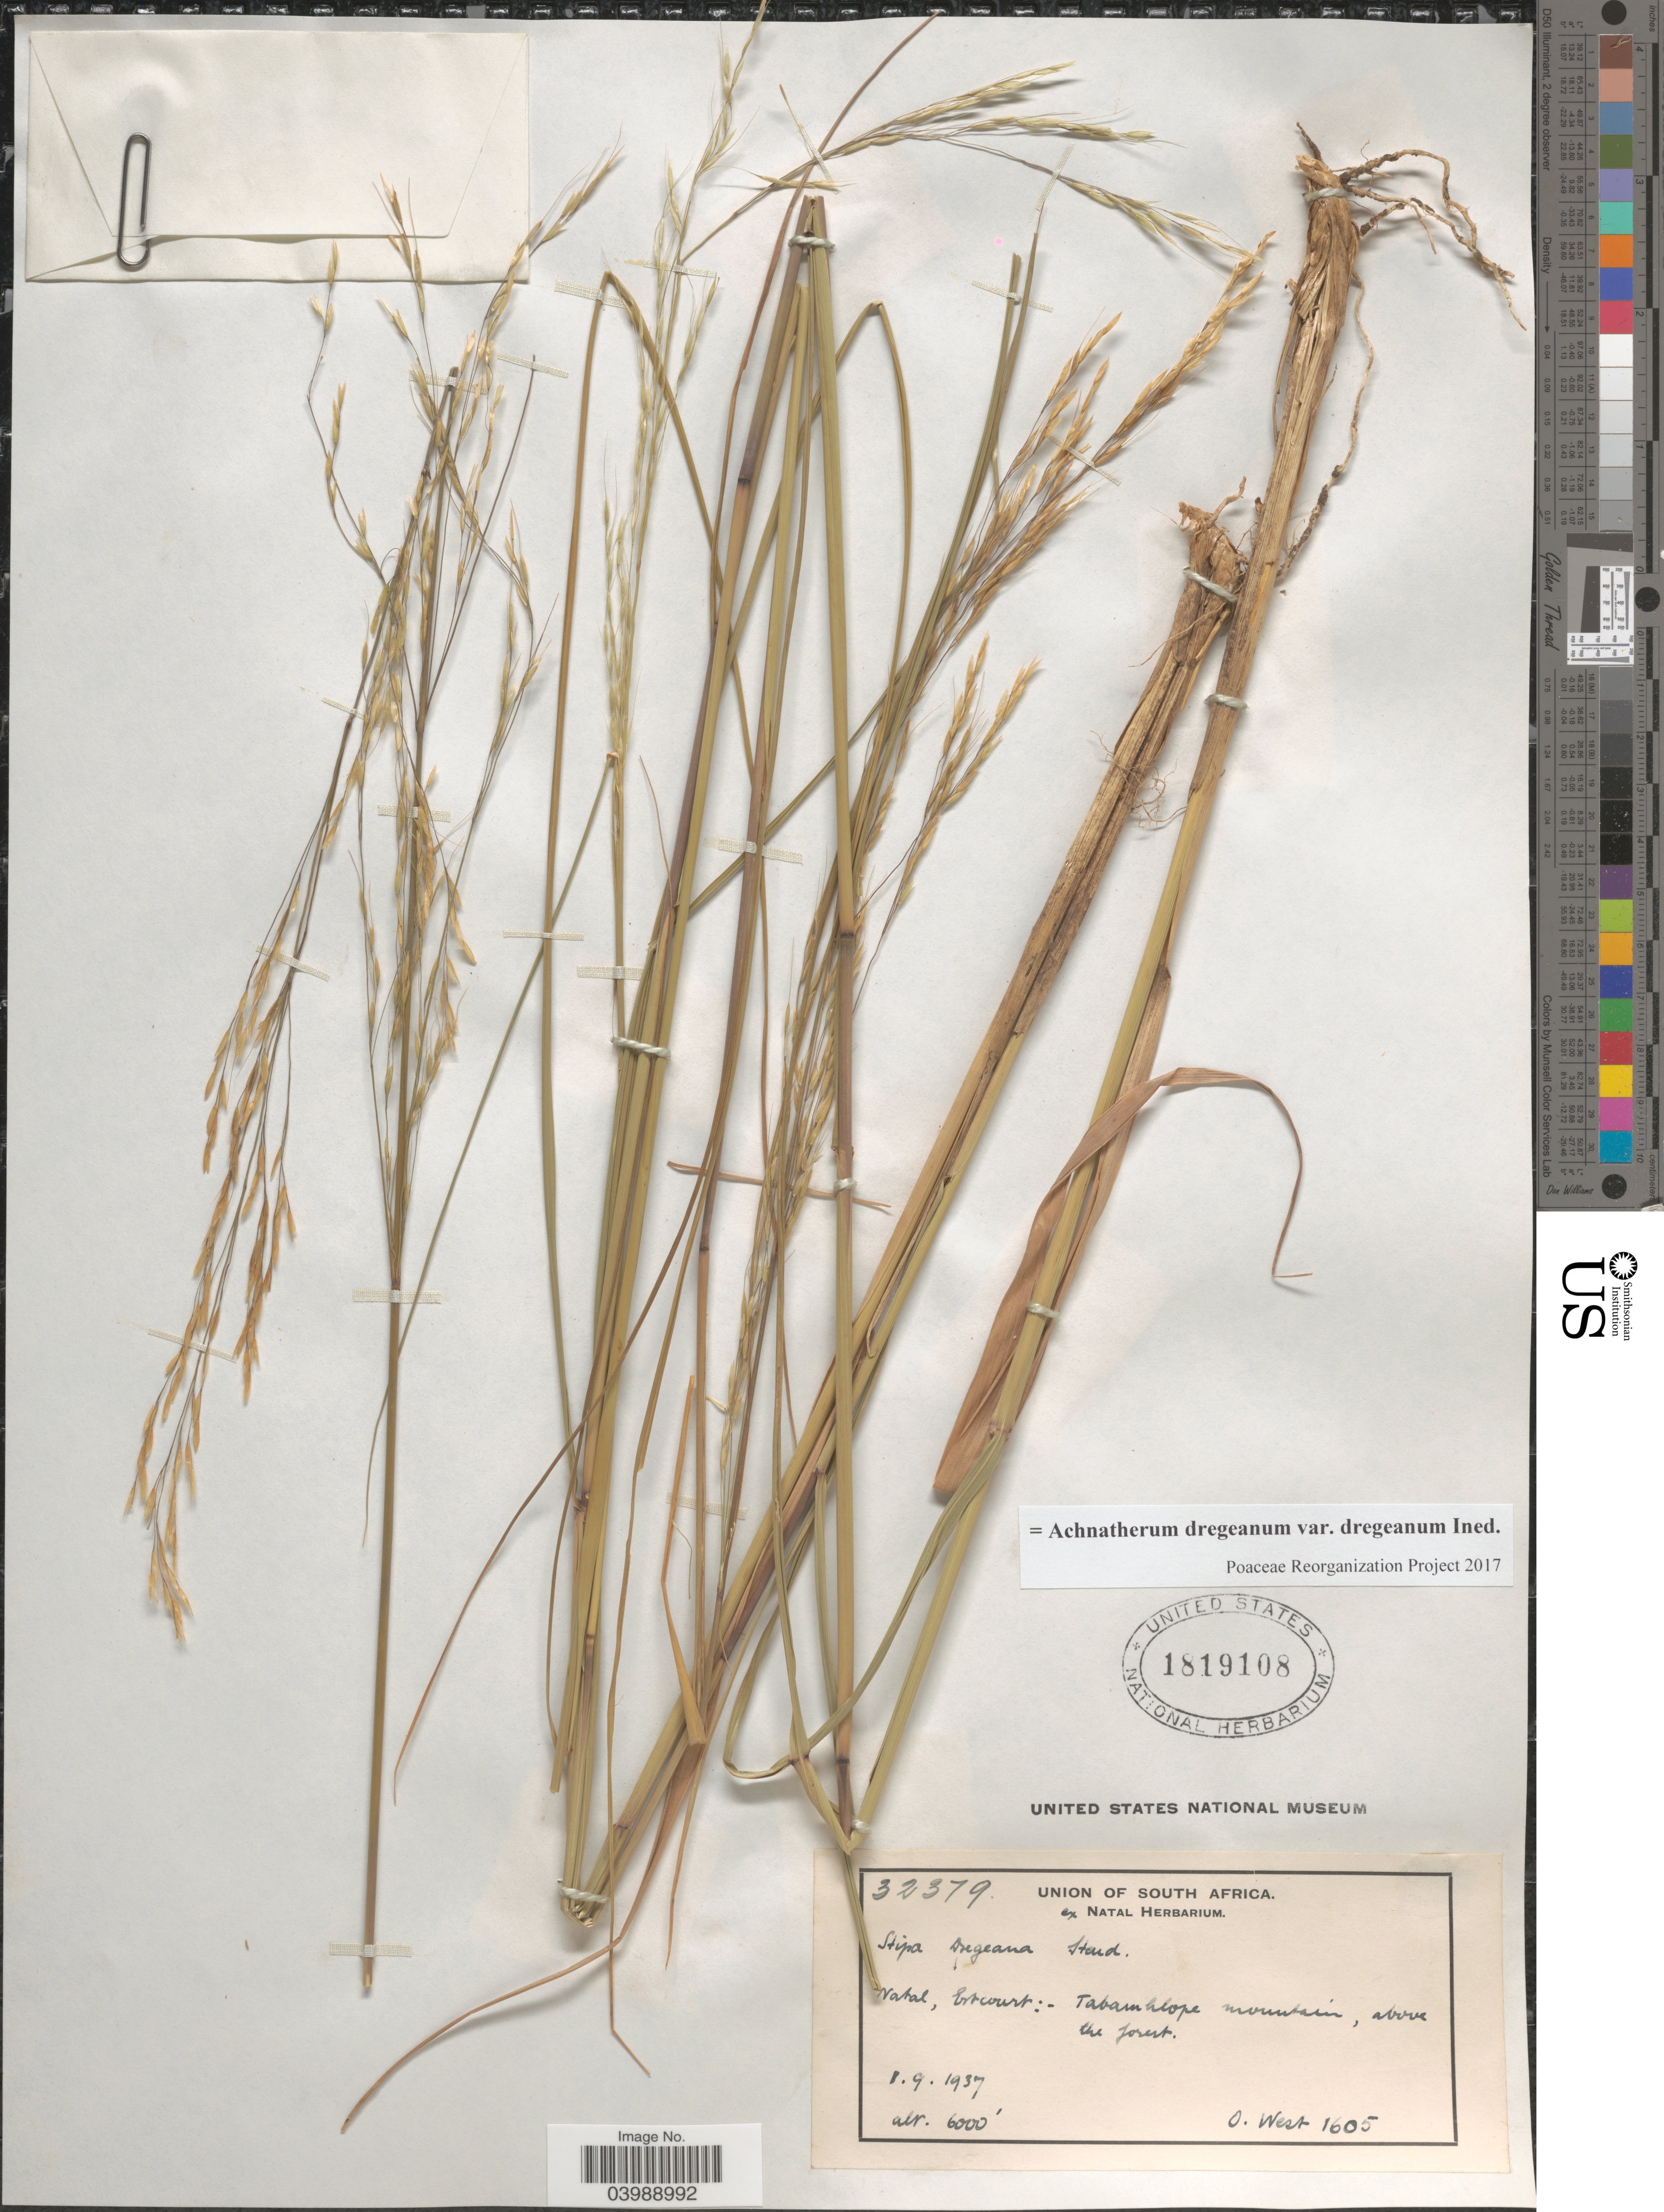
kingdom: Plantae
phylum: Tracheophyta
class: Liliopsida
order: Poales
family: Poaceae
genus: Achnatherum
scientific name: Achnatherum dregeanum var. dregeanum ined.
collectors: O. West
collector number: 1605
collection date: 1937-09-01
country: South Africa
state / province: KwaZulu-Natal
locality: Union of South Africa. Natal, Estcourt: - Tabamhlope mountain, above the forest.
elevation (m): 1829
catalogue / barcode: US 1819108